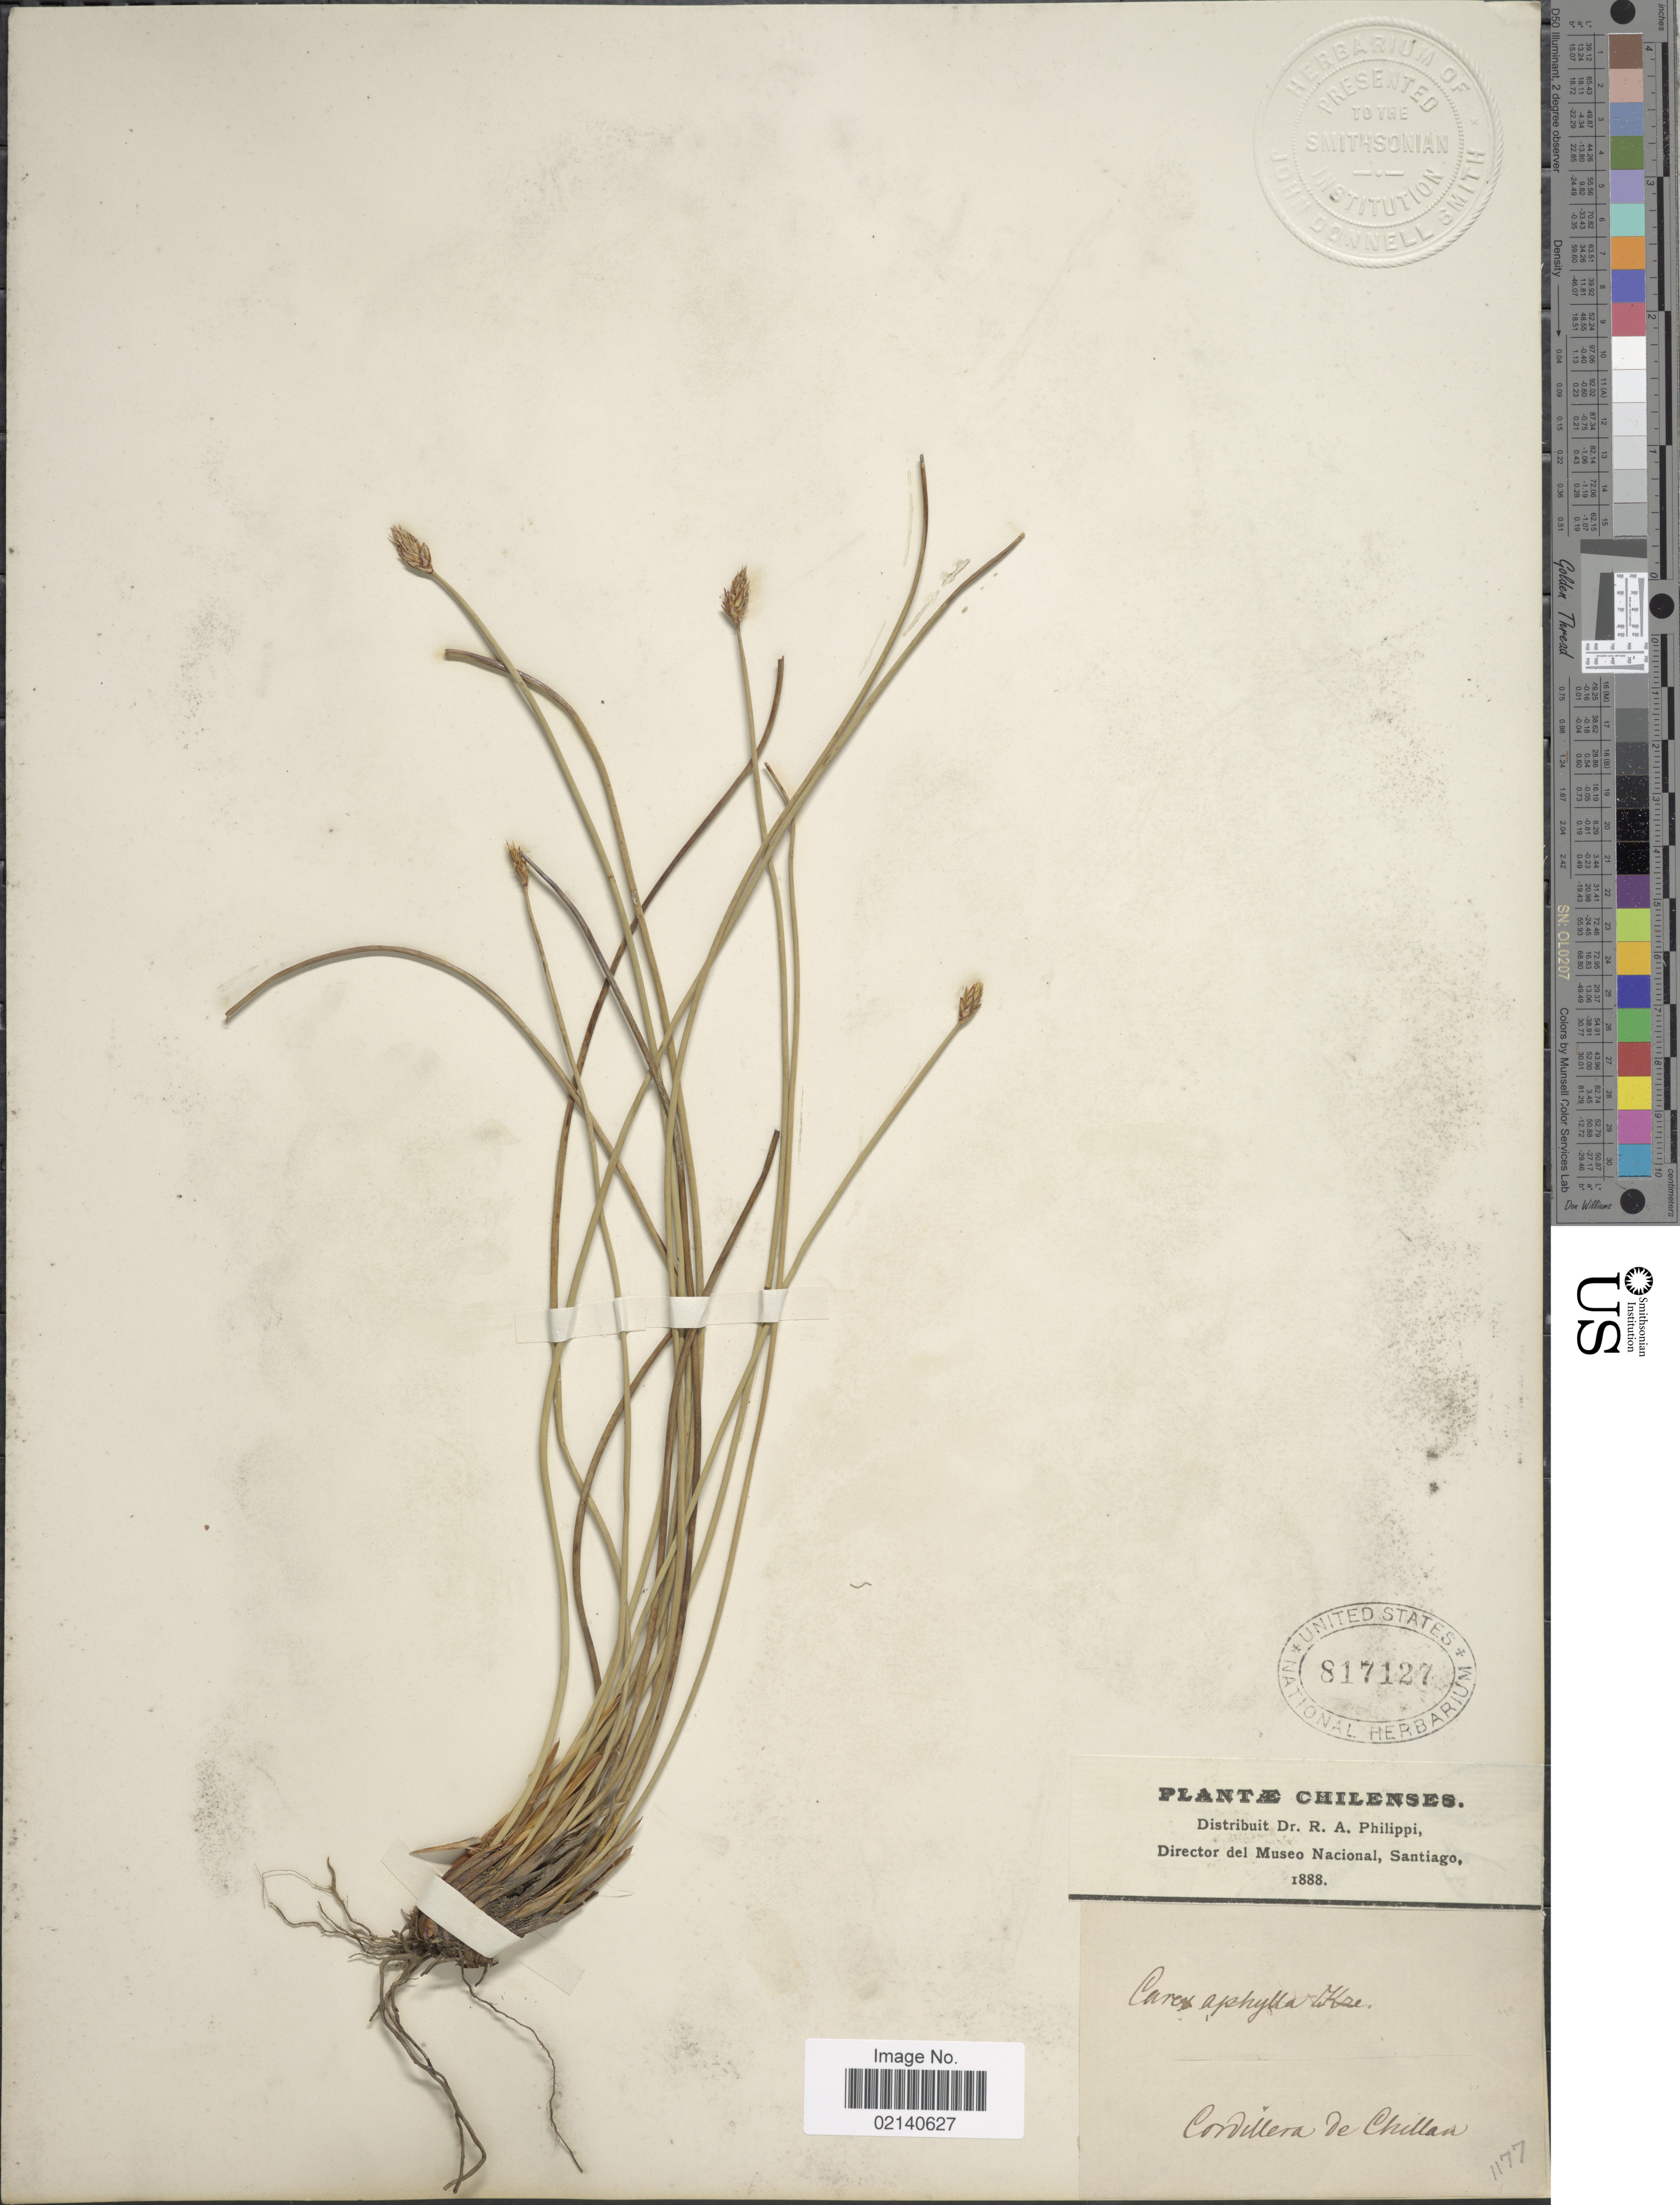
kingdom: Plantae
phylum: Tracheophyta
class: Liliopsida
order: Poales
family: Cyperaceae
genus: Carex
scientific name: Carex aphylla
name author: Kunth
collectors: R. A. Philippi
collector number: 1177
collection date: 1888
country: Chile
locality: Chilenses. Cordillera de Chillan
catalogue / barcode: US 817127